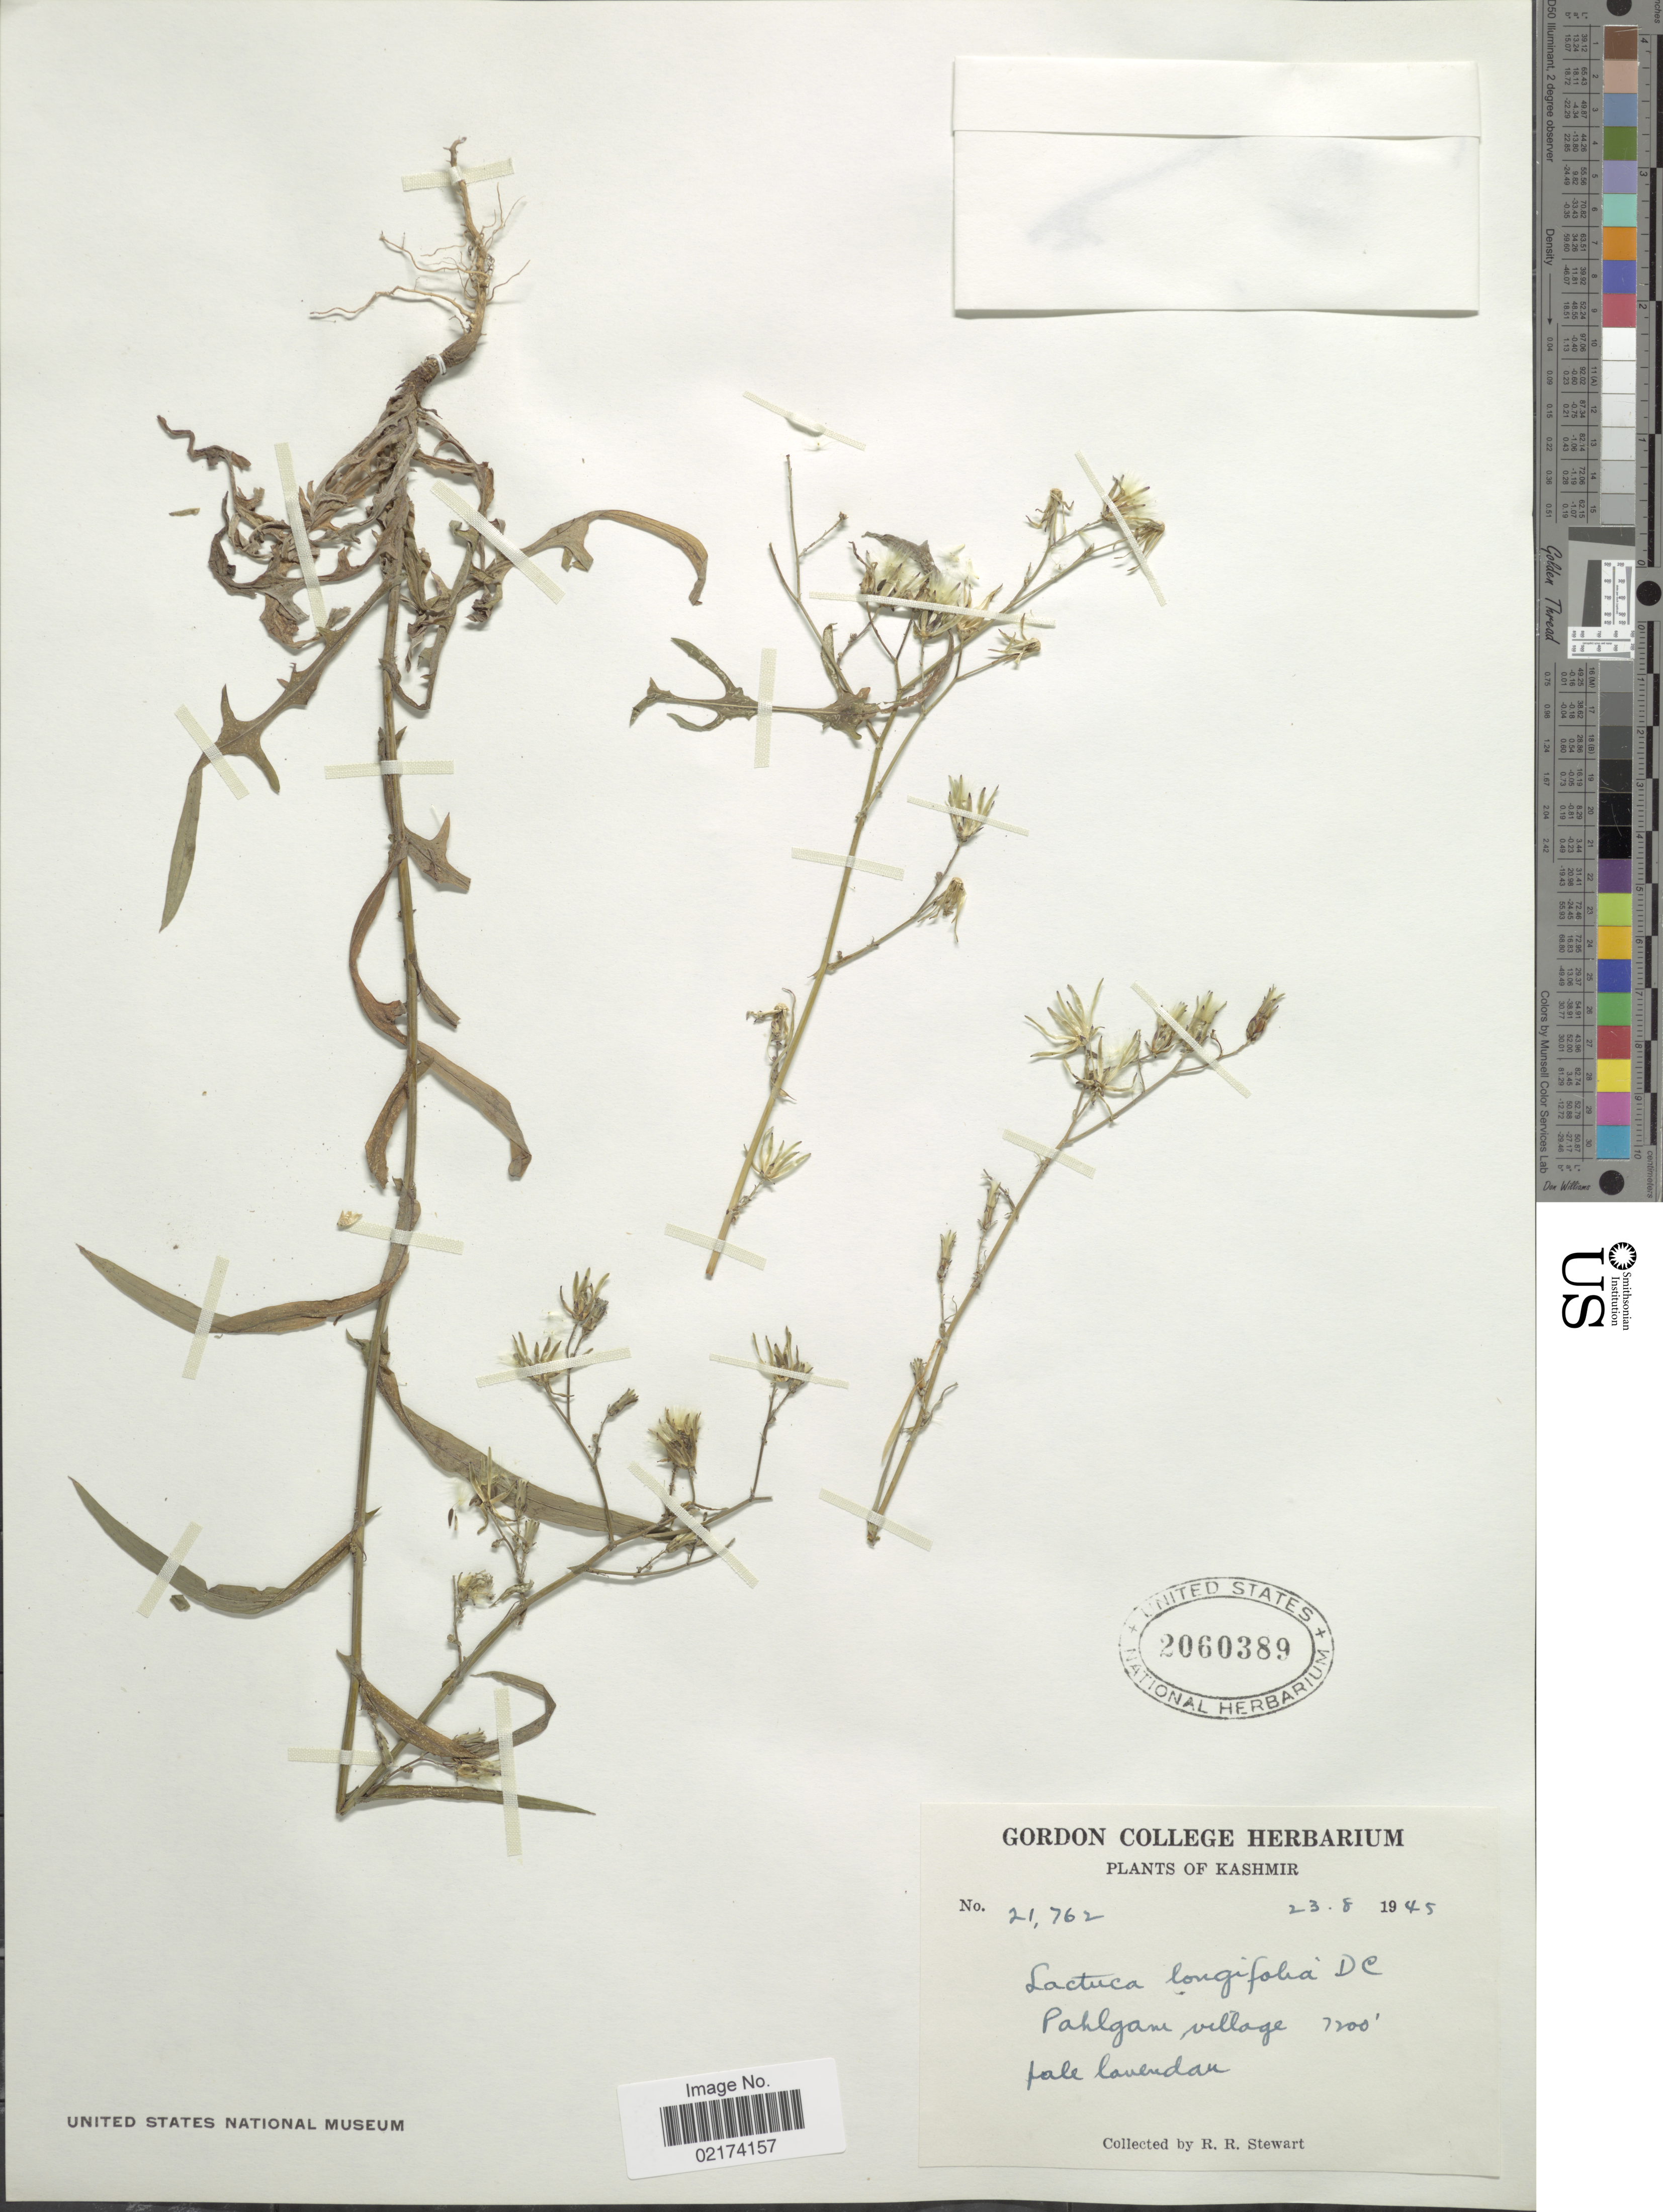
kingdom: Plantae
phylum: Tracheophyta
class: Magnoliopsida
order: Asterales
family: Asteraceae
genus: Lactuca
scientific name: Lactuca dolichophylla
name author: Kitam.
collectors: R. R. Stewart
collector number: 21762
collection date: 1945-08-23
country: India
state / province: Jammu and Kashmir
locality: Kashmir, Pahlgam village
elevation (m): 2195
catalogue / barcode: US 2060389